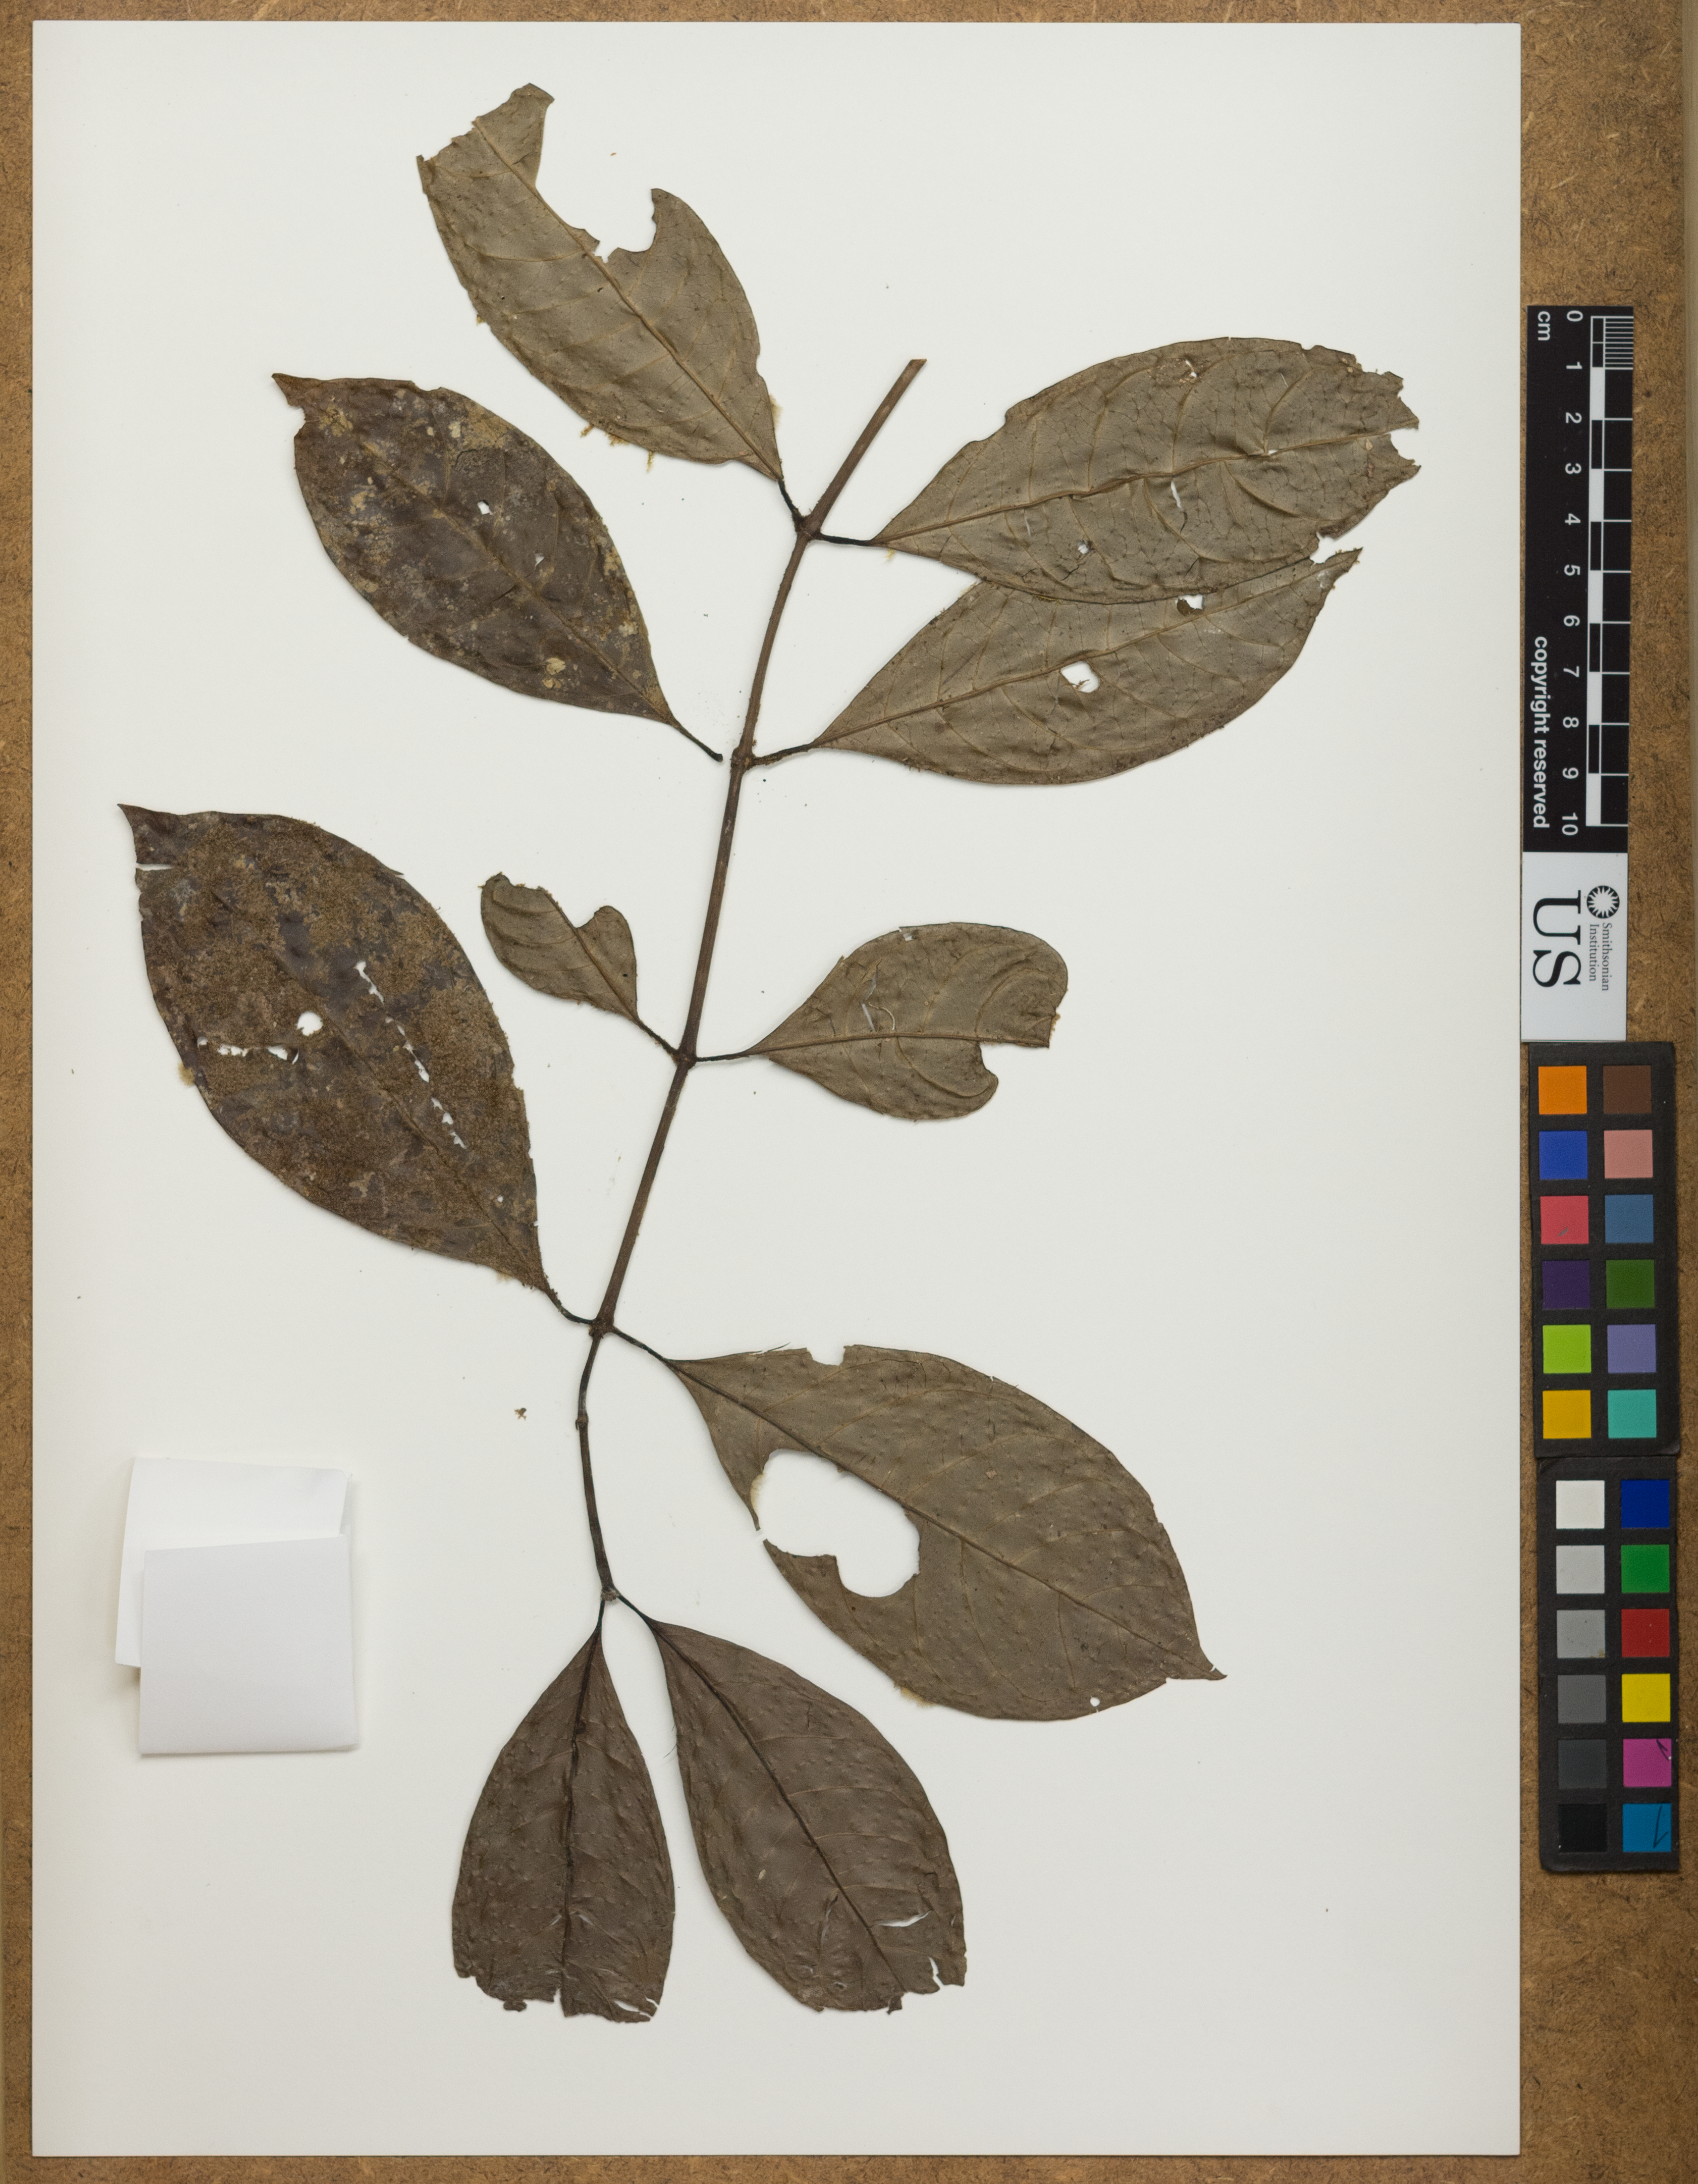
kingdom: Plantae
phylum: Tracheophyta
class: Magnoliopsida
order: Gentianales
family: Rubiaceae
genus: Psychotria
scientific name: Psychotria erecta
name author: (Aubl.) Standl. & Steyerm.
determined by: Taylor, Charlotte M.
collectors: T. McDowell, D. Gopaul & J. Bowdre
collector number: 4217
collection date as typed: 4 April 1991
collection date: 1991-04-04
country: Guyana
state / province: Barima-Waini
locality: Along trail towards Matthews Ridge, E end to 0.5 km N of Baramita airstrip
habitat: Disturbed forest and trailside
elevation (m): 91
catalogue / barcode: US 3257845